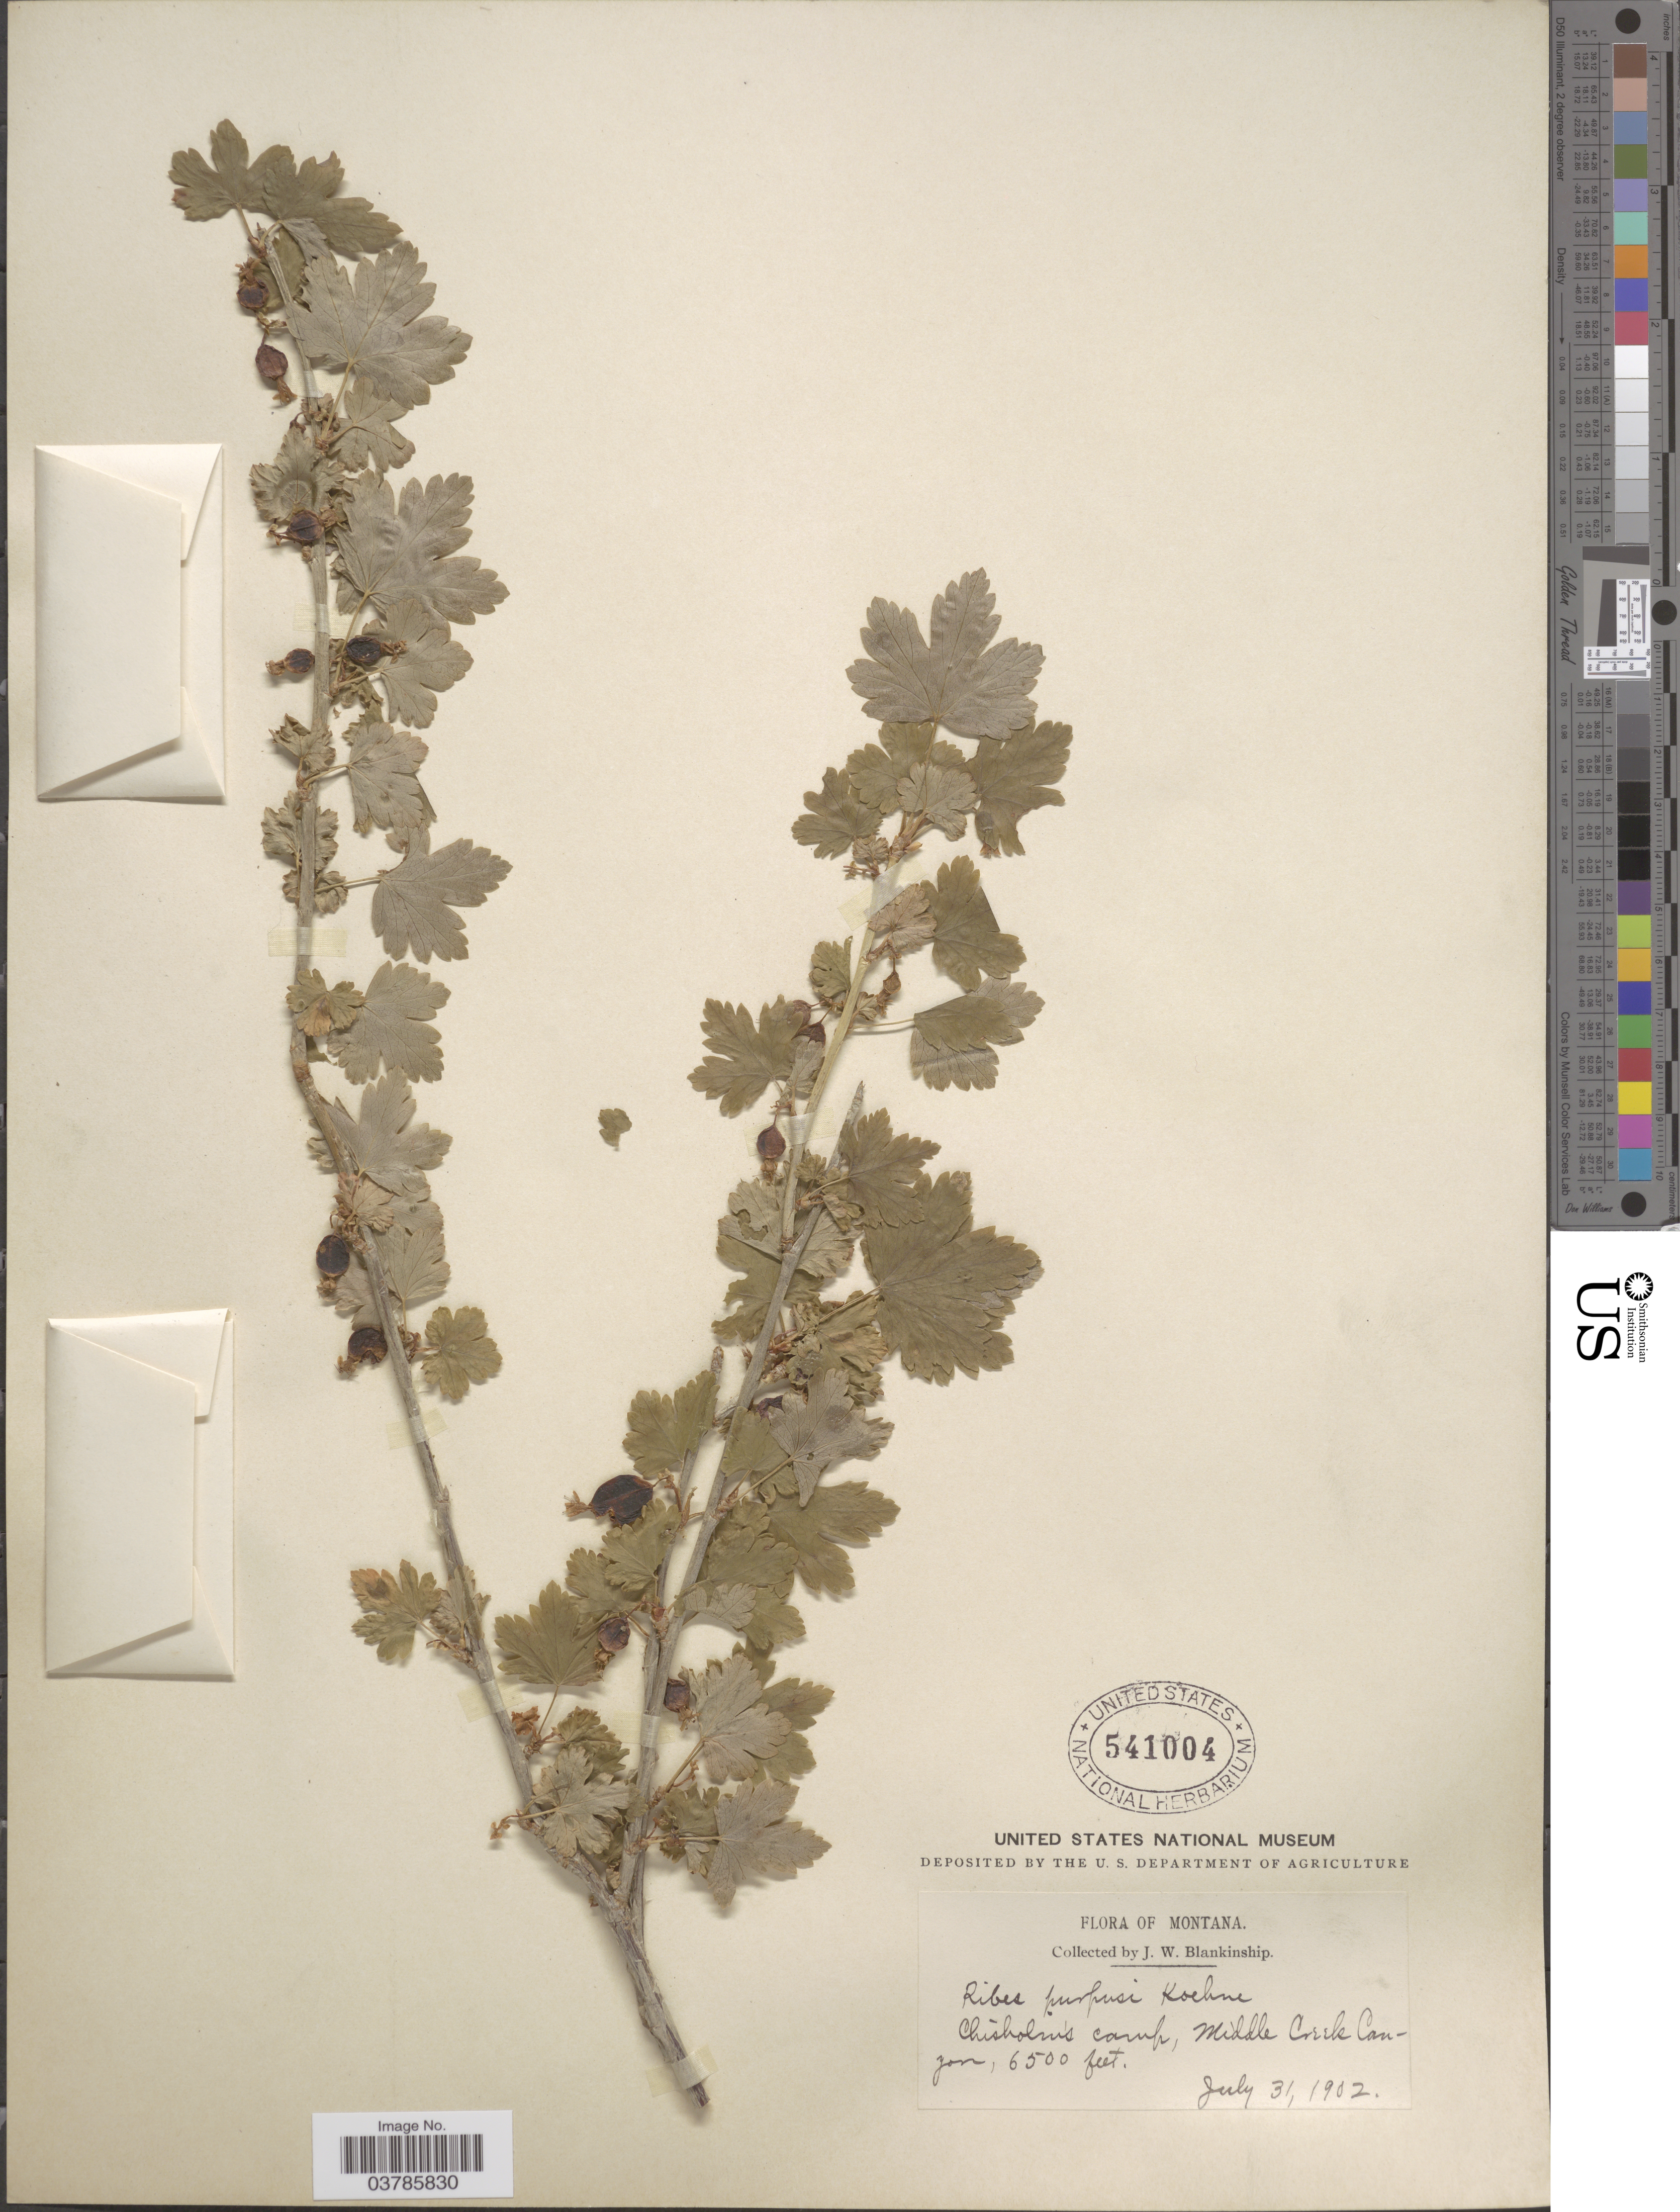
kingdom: Plantae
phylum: Tracheophyta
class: Magnoliopsida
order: Saxifragales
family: Grossulariaceae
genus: Ribes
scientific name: Ribes inerme var. inerme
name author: Rydb.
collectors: J. W. Blankinship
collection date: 1902-07-31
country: United States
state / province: Montana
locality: Chisholm's Camp, Middle Creek Canyon.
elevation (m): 1981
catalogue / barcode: US 541004